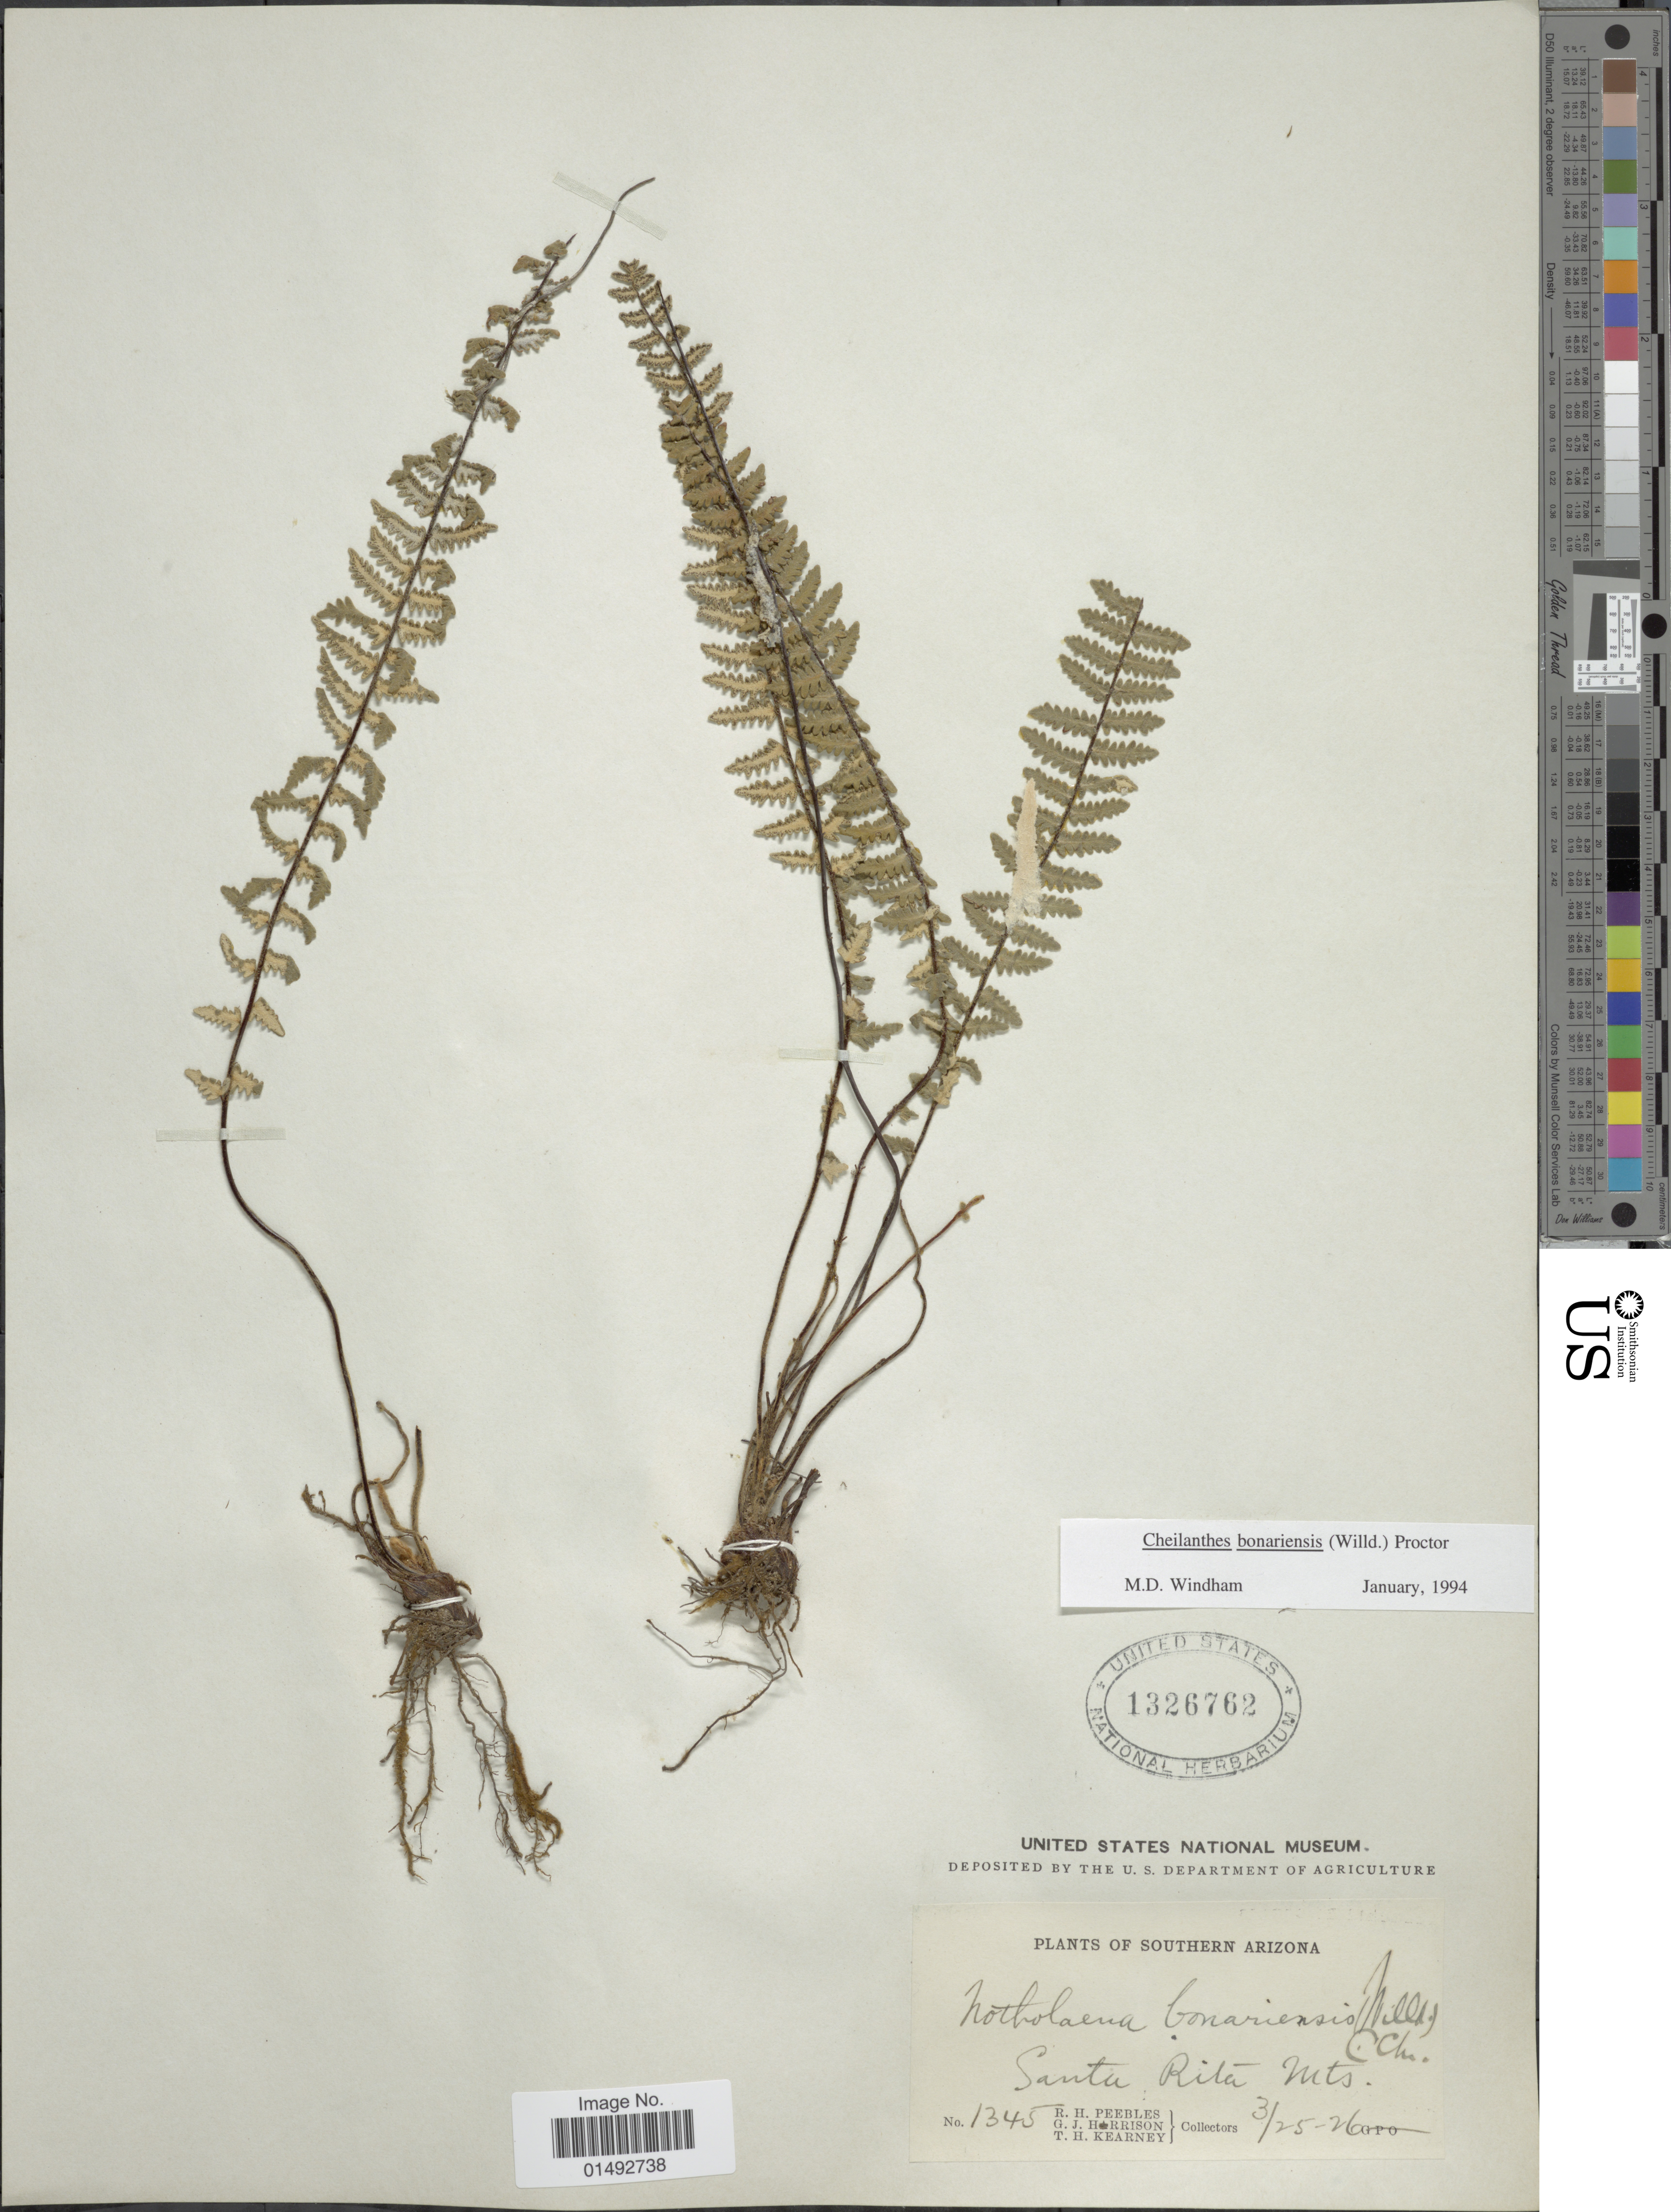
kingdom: Plantae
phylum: Tracheophyta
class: Polypodiopsida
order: Polypodiales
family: Pteridaceae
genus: Myriopteris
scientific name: Myriopteris aurea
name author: (Poir.) Grusz & Windham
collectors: R. H. Peebles, G. J. Harrison & T. H. Kearney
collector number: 1345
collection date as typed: Transcribed d/m/y: 25/3/26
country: United States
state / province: Arizona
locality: Southern Arizona, Santa Rita Mts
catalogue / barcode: US 1326762